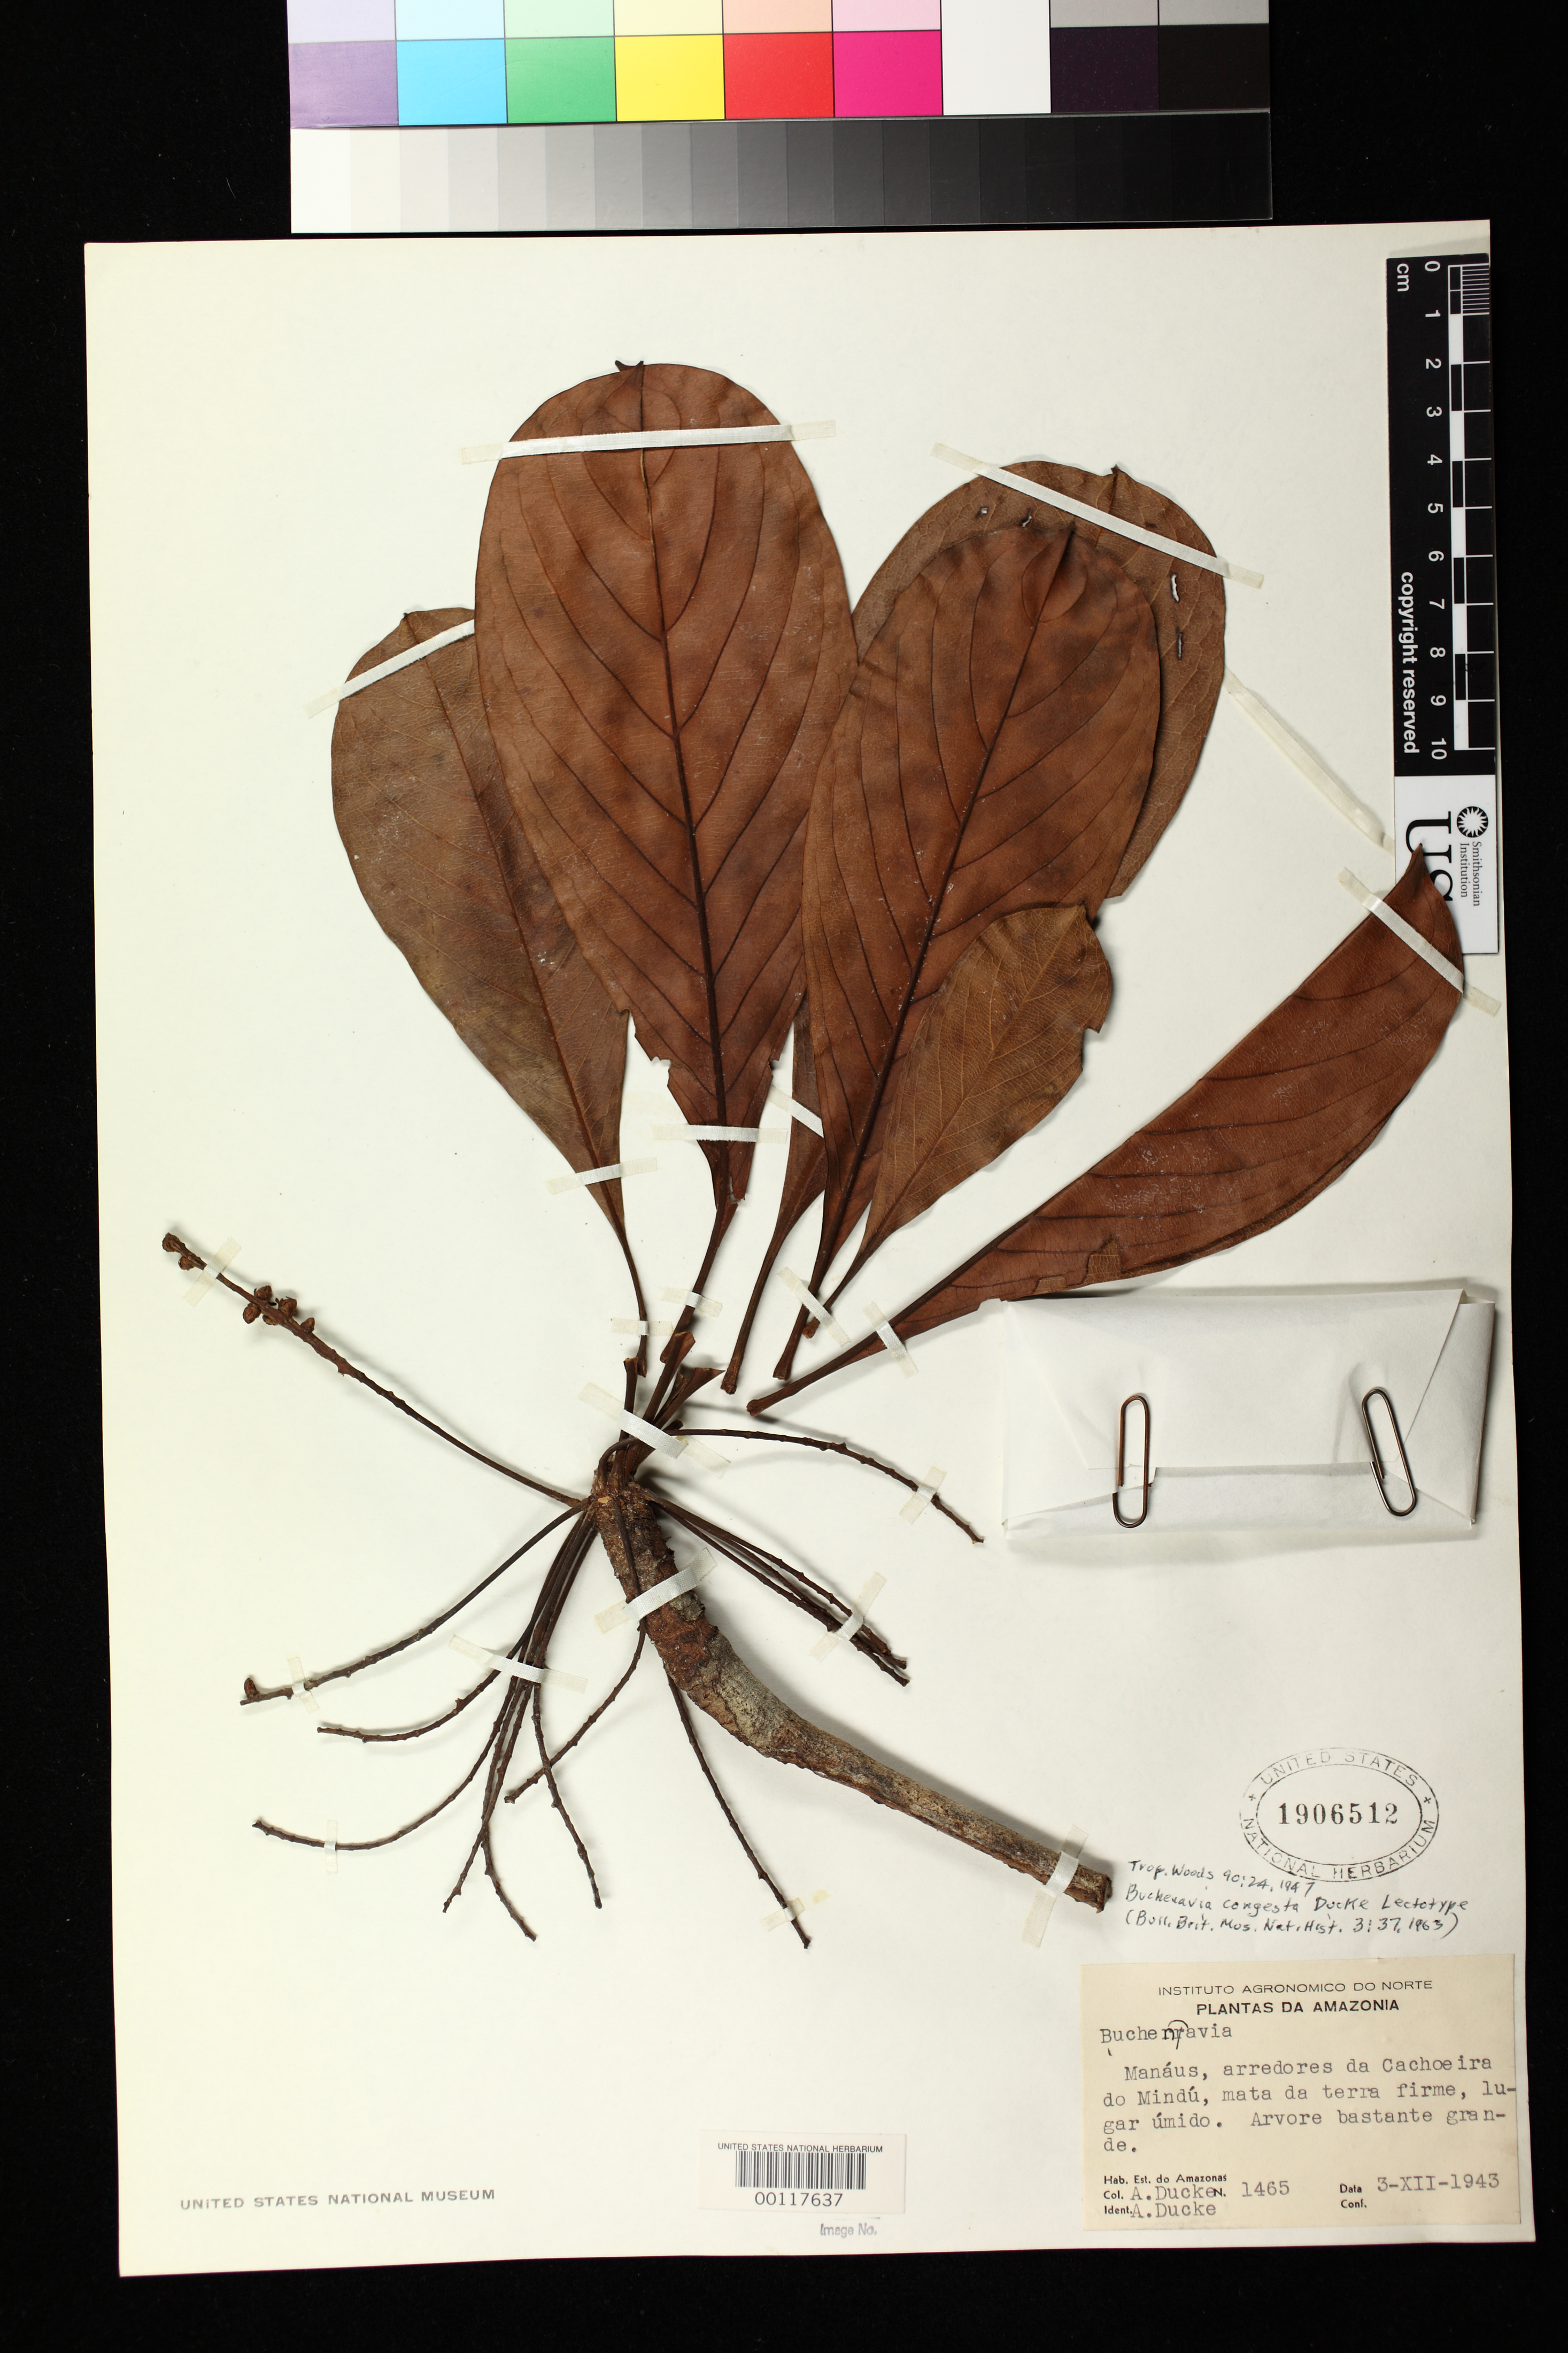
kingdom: Plantae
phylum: Tracheophyta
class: Magnoliopsida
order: Myrtales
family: Combretaceae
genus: Buchenavia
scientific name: Buchenavia congesta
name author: Ducke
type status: Isolectotype; Isosyntype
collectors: A. Ducke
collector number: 1465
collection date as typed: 03 Dec 1943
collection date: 1943-12-03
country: Brazil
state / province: Amazonas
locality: Manáus, arredores da Cachoeira do Mindu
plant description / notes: This lectotype (illegitimately?) superseded in favor of Ducke 2003 (RB) by Stace, Taxon 20: 341 (1971) (dubiously supersedable under ICBN Art. 9.17?).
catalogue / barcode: US 1906512